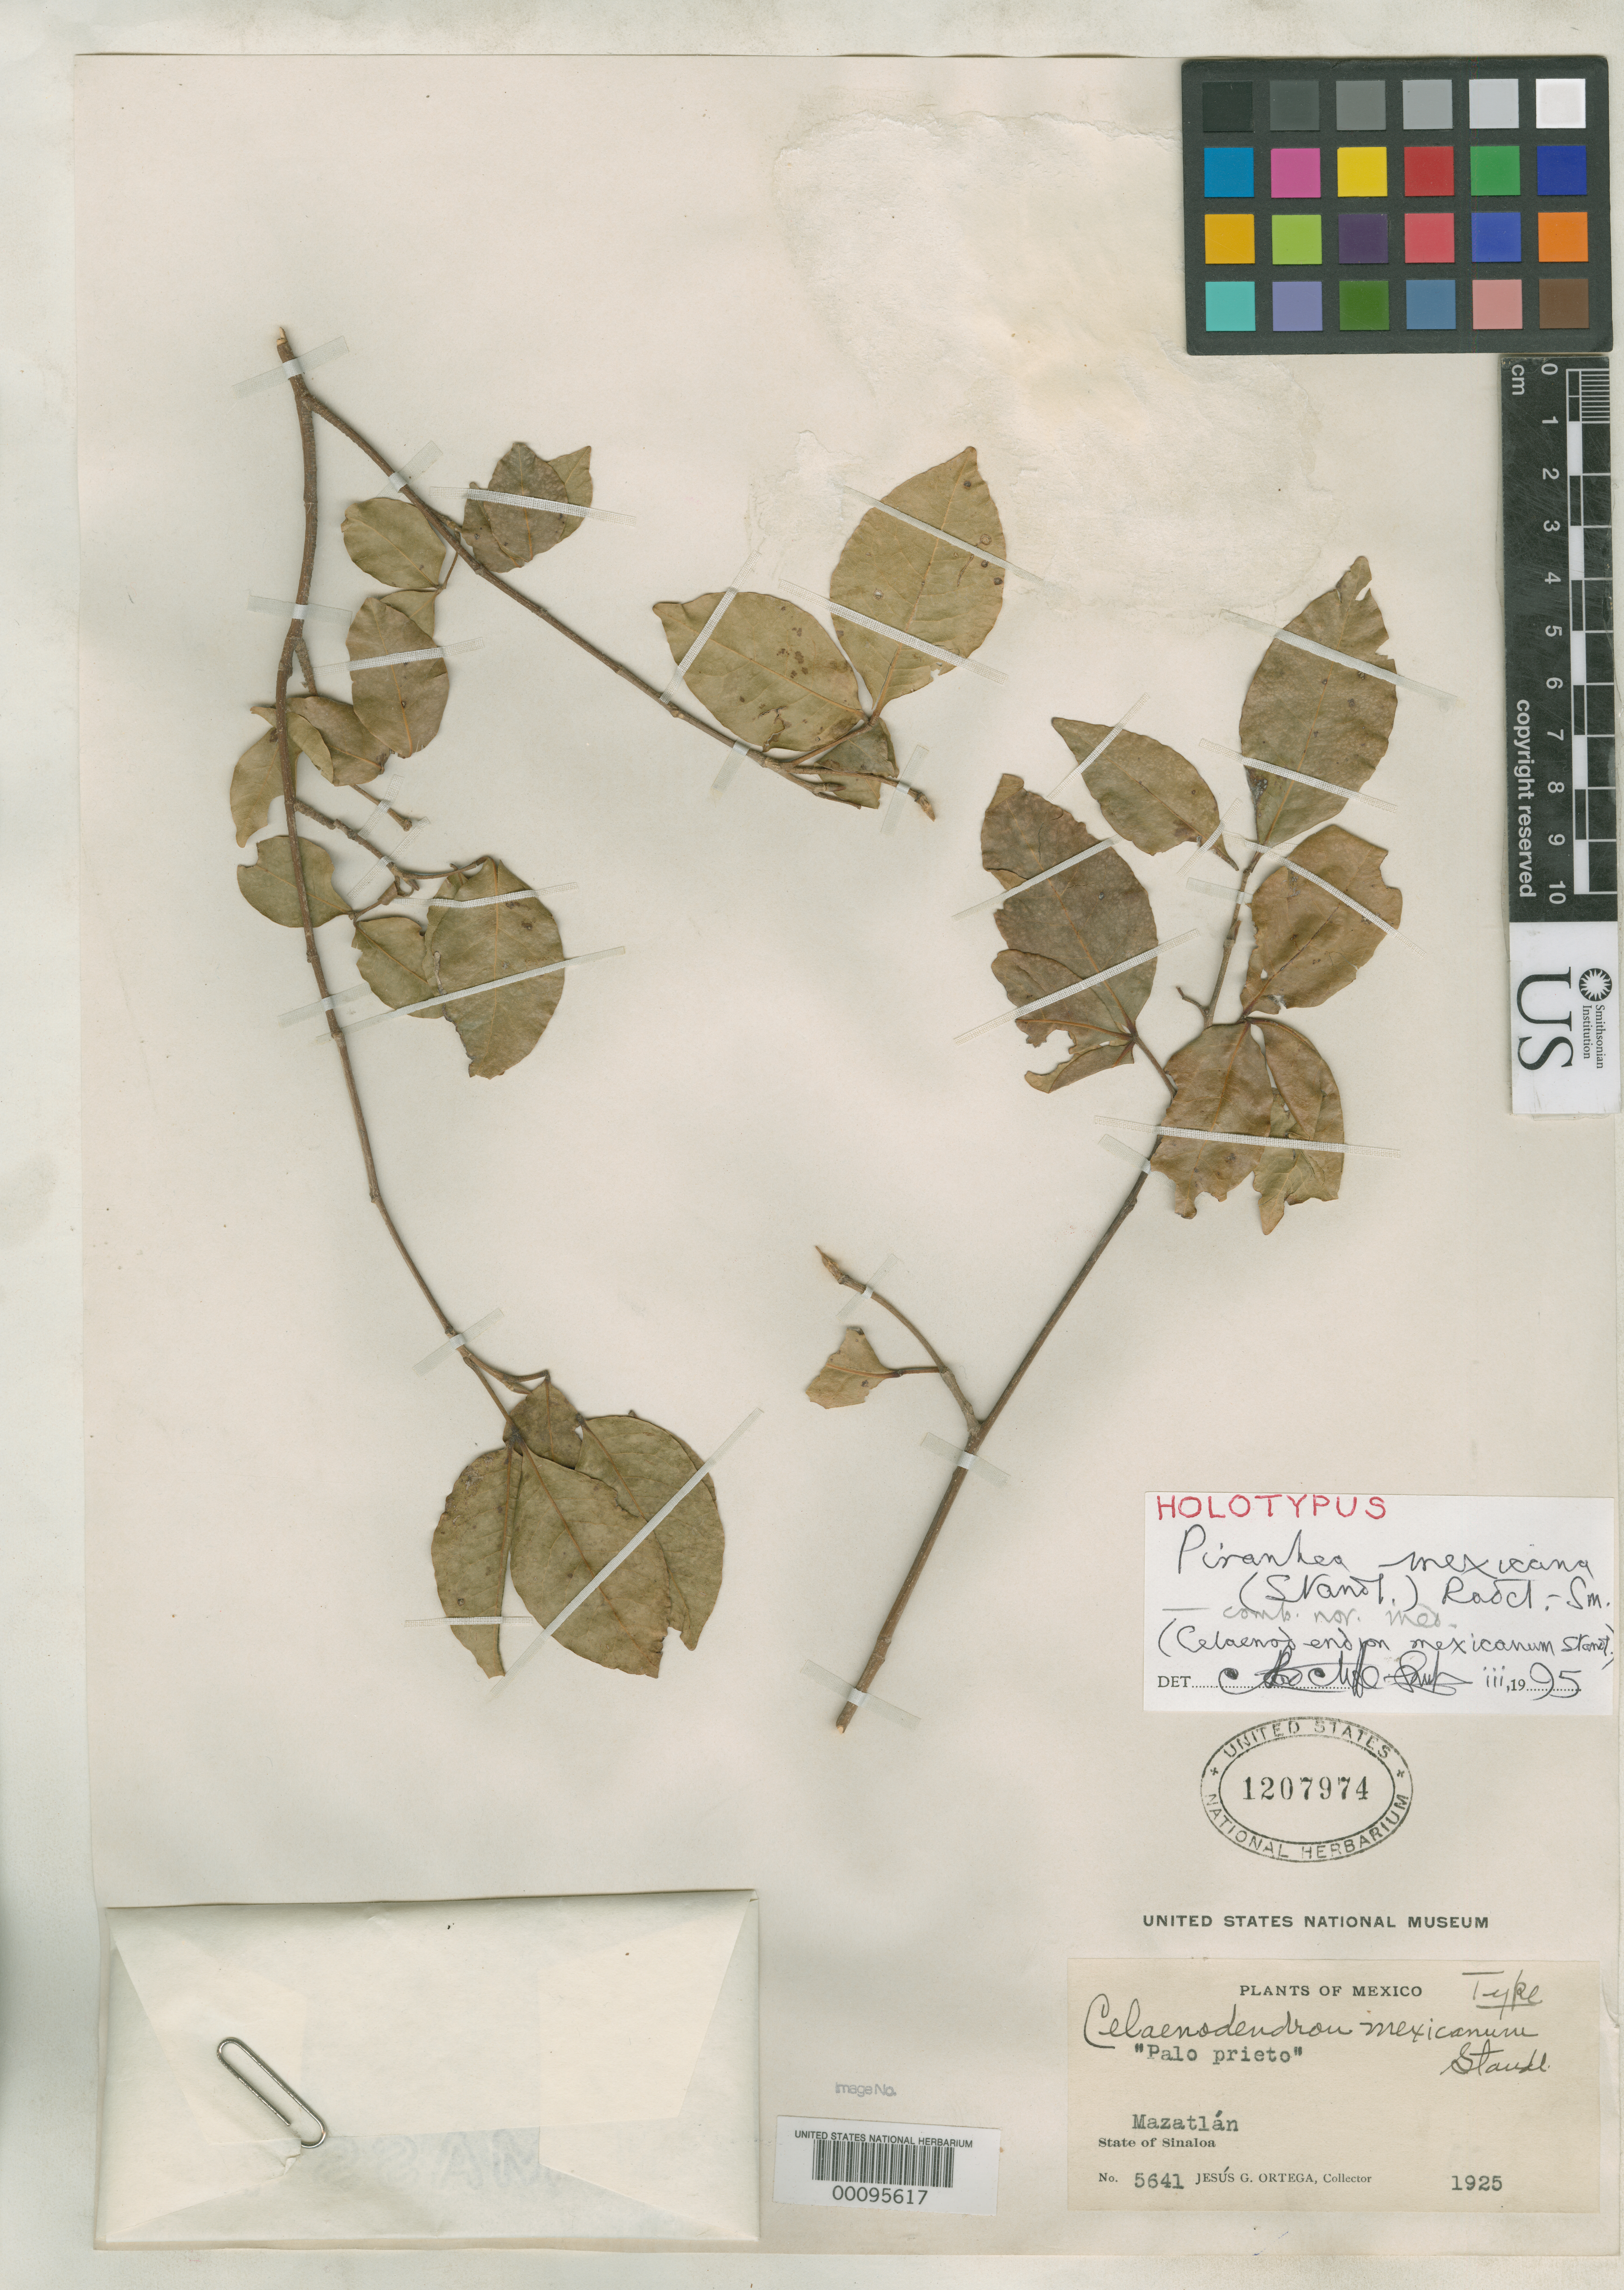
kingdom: Plantae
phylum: Tracheophyta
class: Magnoliopsida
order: Malpighiales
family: Picrodendraceae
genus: Celaenodendron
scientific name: Celaenodendron mexicanum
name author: Standl.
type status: Holotype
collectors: J. Ortega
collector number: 5641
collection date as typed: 1925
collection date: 1925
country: Mexico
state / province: Sinaloa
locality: Mazatlan, Palo Prieto.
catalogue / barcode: US 1207974